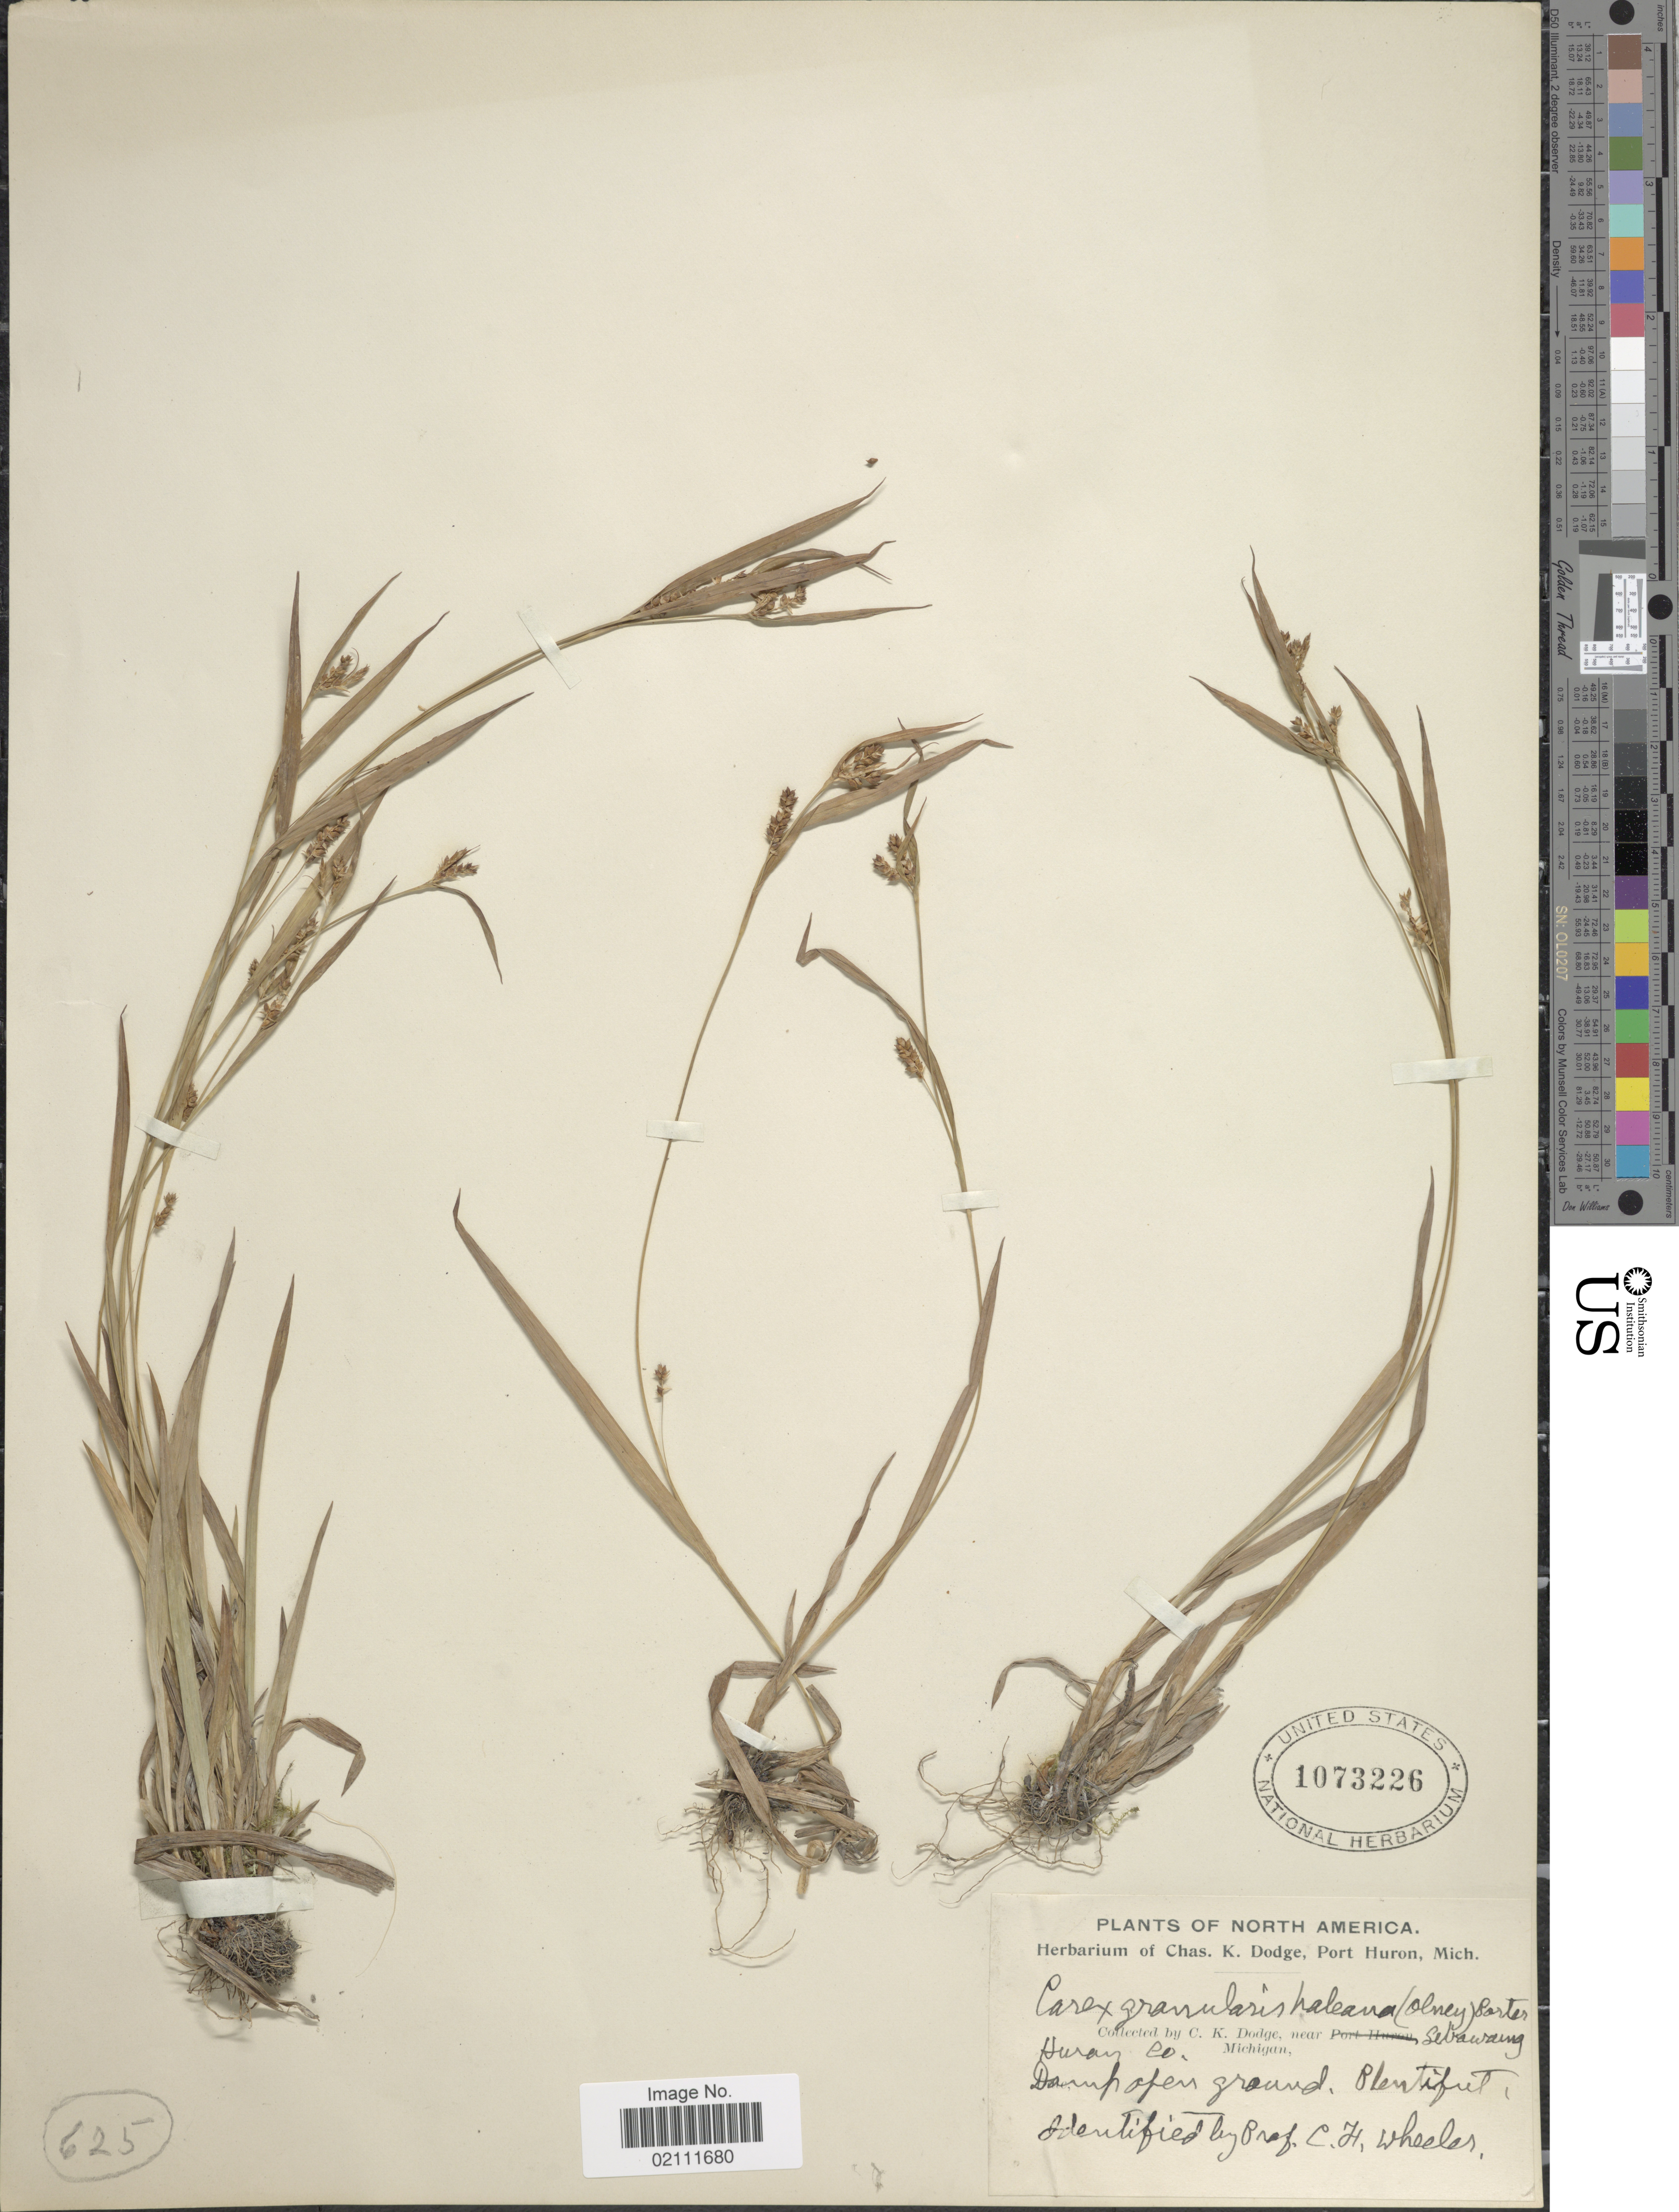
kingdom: Plantae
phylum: Tracheophyta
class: Liliopsida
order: Poales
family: Cyperaceae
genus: Carex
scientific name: Carex granularis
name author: Muhl. ex Willd.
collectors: C. K. Dodge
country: United States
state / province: Michigan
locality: Near Sebewaing, Huron Co., Damp open ground.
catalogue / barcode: US 1073226